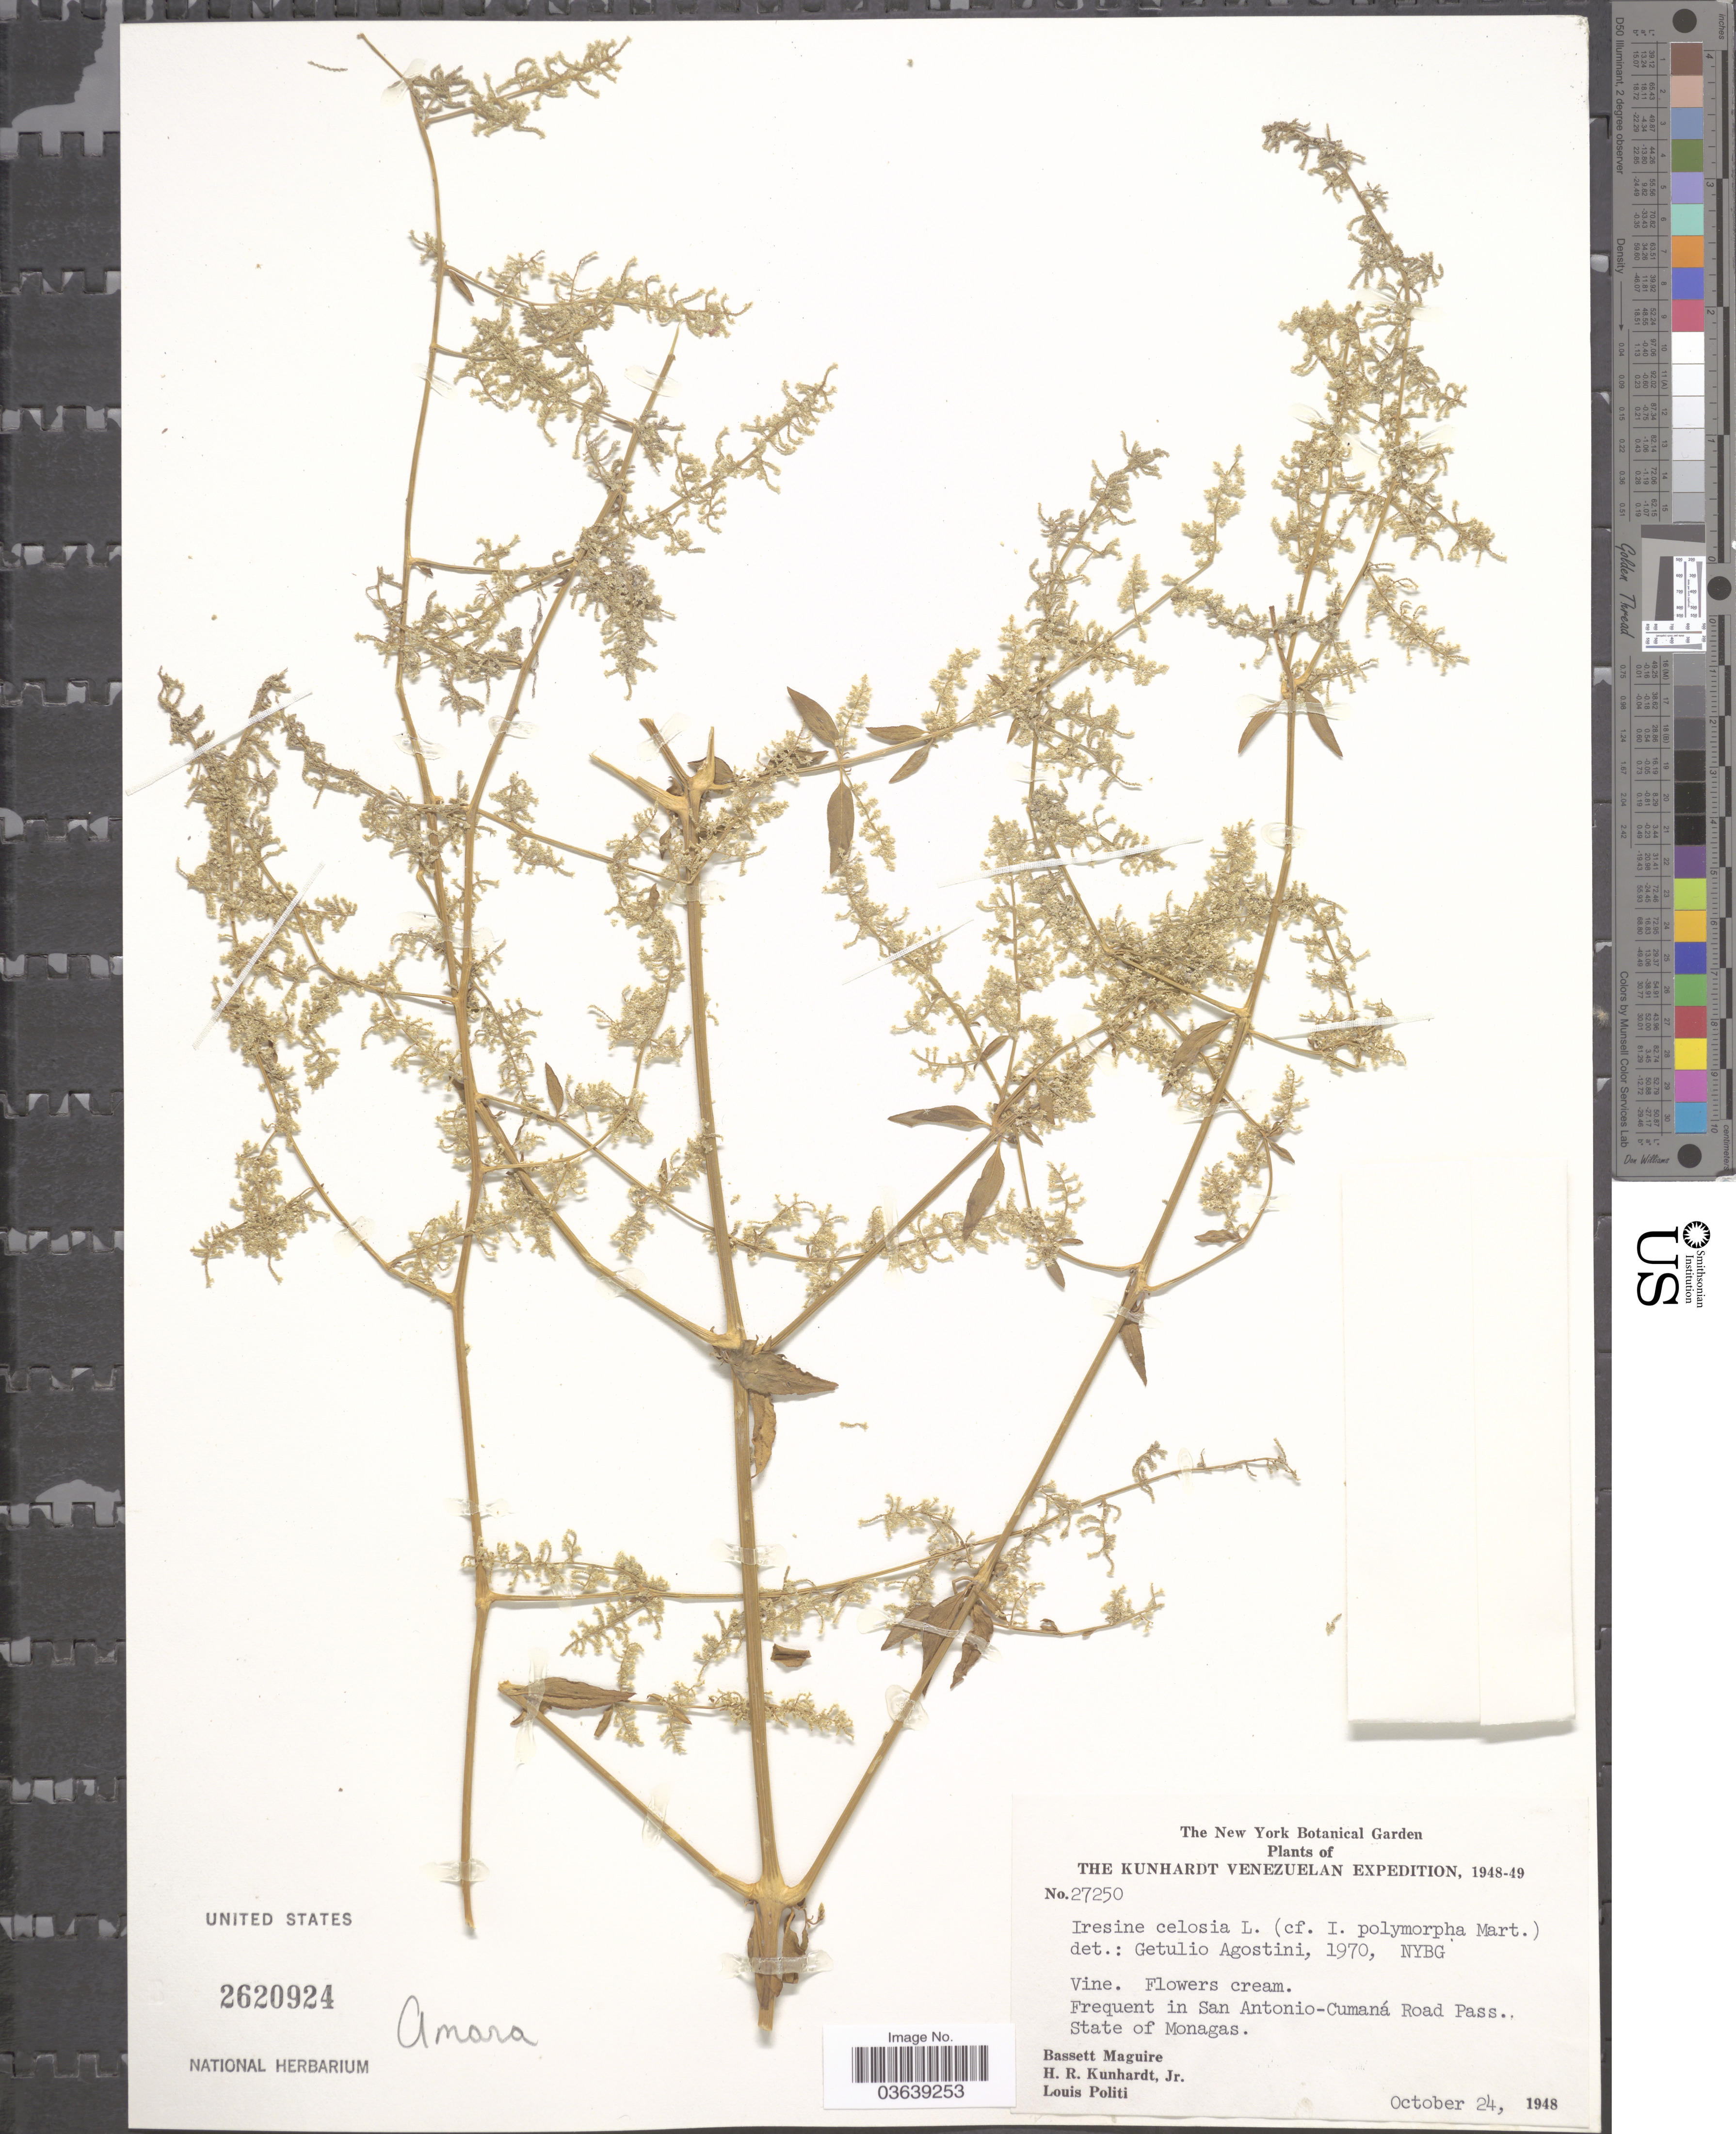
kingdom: Plantae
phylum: Tracheophyta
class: Magnoliopsida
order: Caryophyllales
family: Amaranthaceae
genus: Iresine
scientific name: Iresine celosia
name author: L.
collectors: B. Maguire, H. Kunhardt & L. Politi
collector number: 27250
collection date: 1948-10-24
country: Venezuela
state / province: Monagas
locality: Frequent in San Antonio-Cumaná Road Pass.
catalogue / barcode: US 2620924